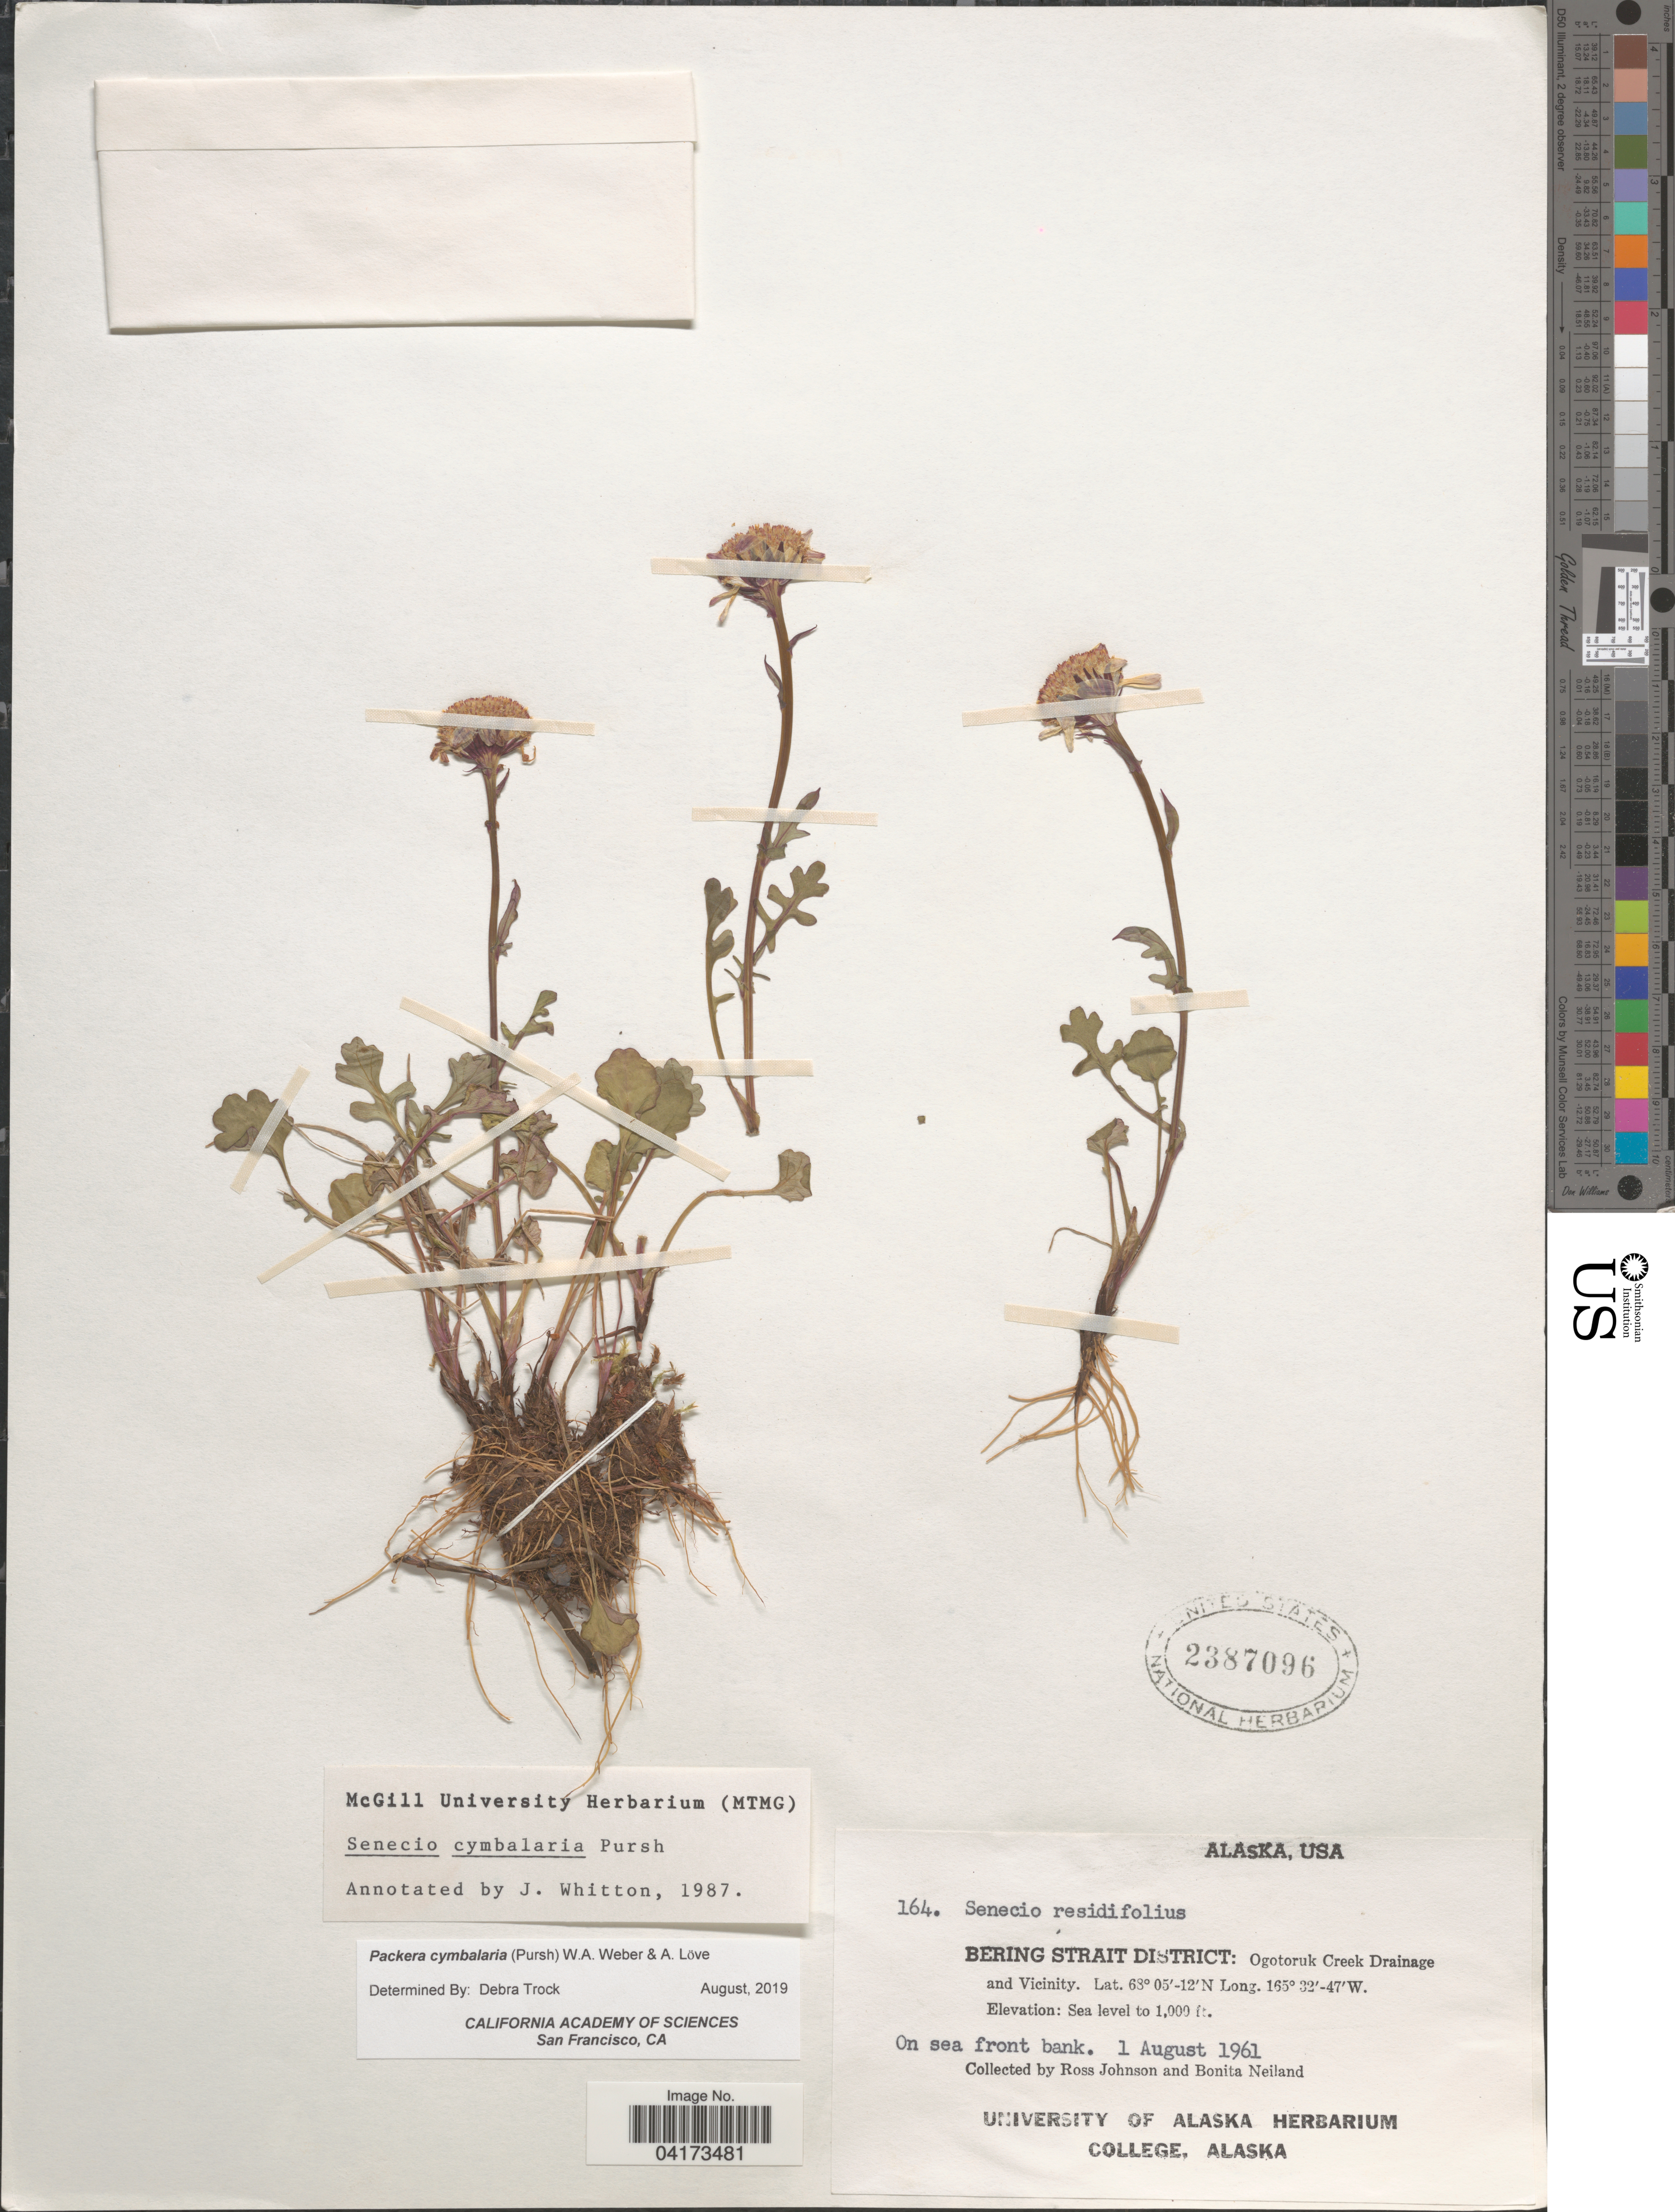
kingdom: Plantae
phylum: Tracheophyta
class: Magnoliopsida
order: Asterales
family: Asteraceae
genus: Packera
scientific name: Packera cymbalaria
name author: (Pursh) W.A. Weber & Á. Löve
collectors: R. Johnson & B. Neiland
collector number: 164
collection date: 1961-08-01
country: United States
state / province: Alaska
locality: Bering Strait District: Ogotoruk Creek Drainage and Vicinity.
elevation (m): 0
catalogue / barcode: US 2387096